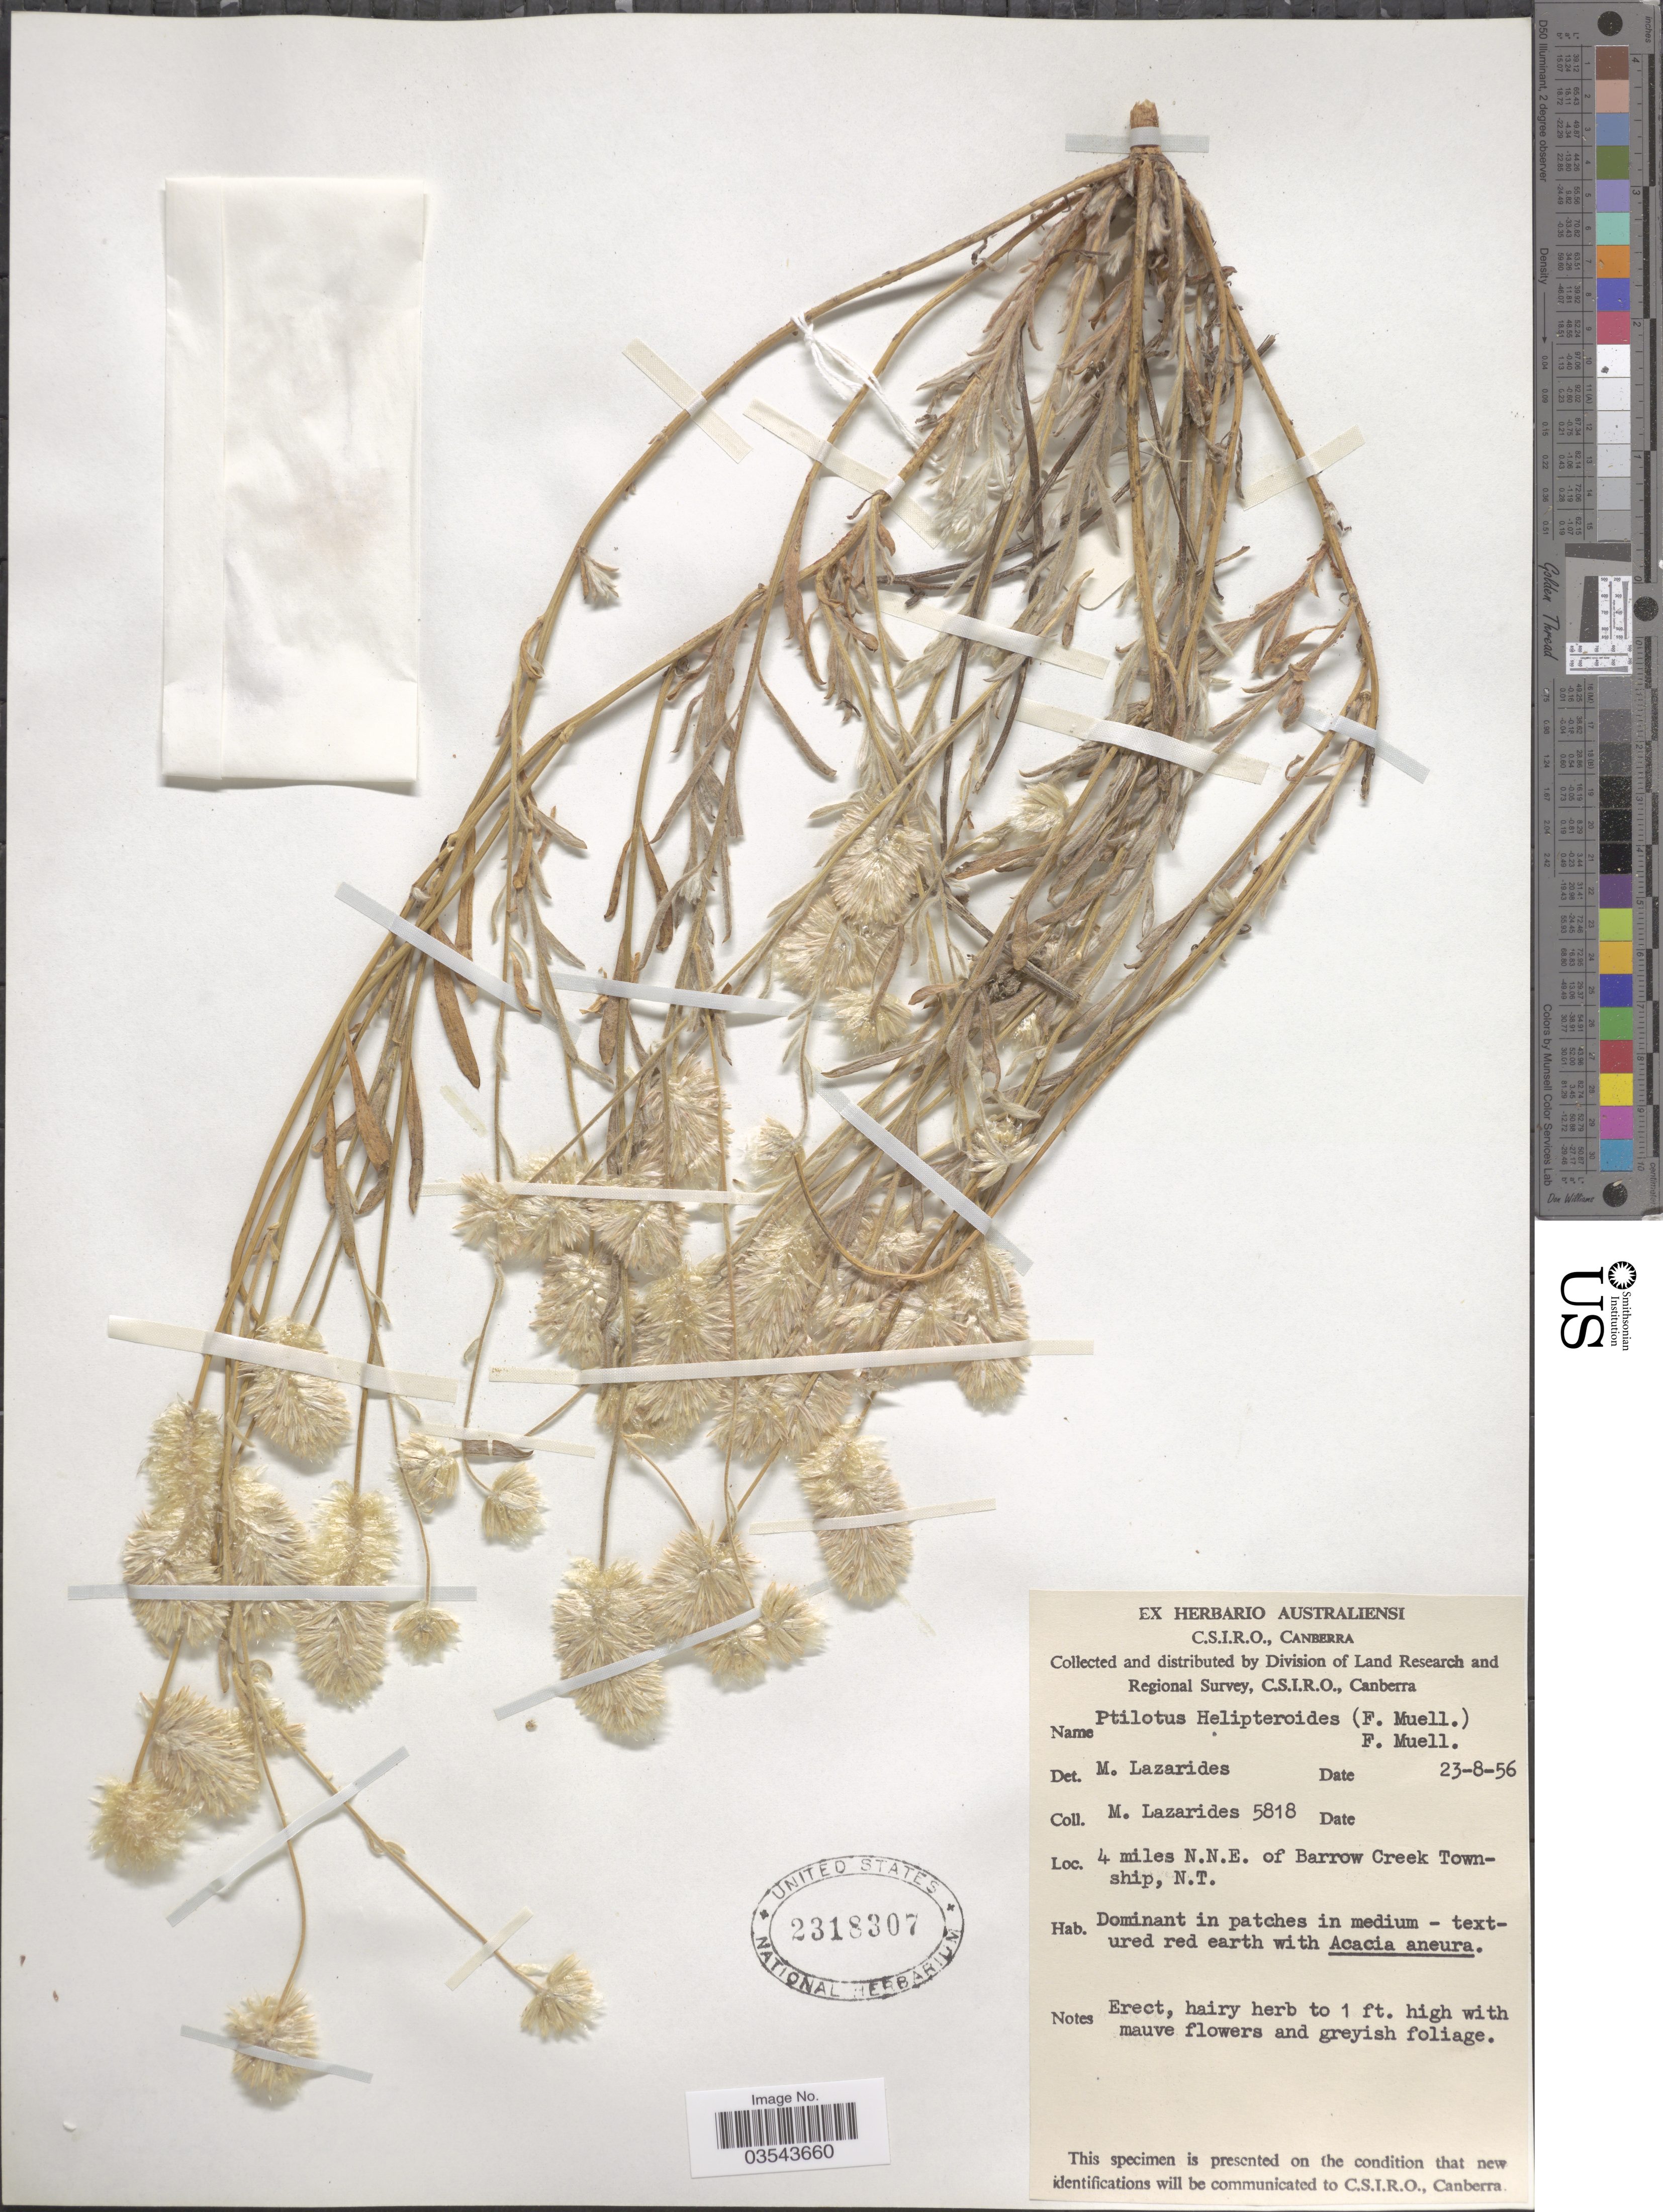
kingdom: Plantae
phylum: Tracheophyta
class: Magnoliopsida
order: Caryophyllales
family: Amaranthaceae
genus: Ptilotus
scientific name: Ptilotus helipteroides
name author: F. Muell.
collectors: M. Lazarides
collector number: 5818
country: Australia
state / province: Northern Territory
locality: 4 miles N.N.E. of Barrow Creek Township, N.T.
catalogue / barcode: US 2318307